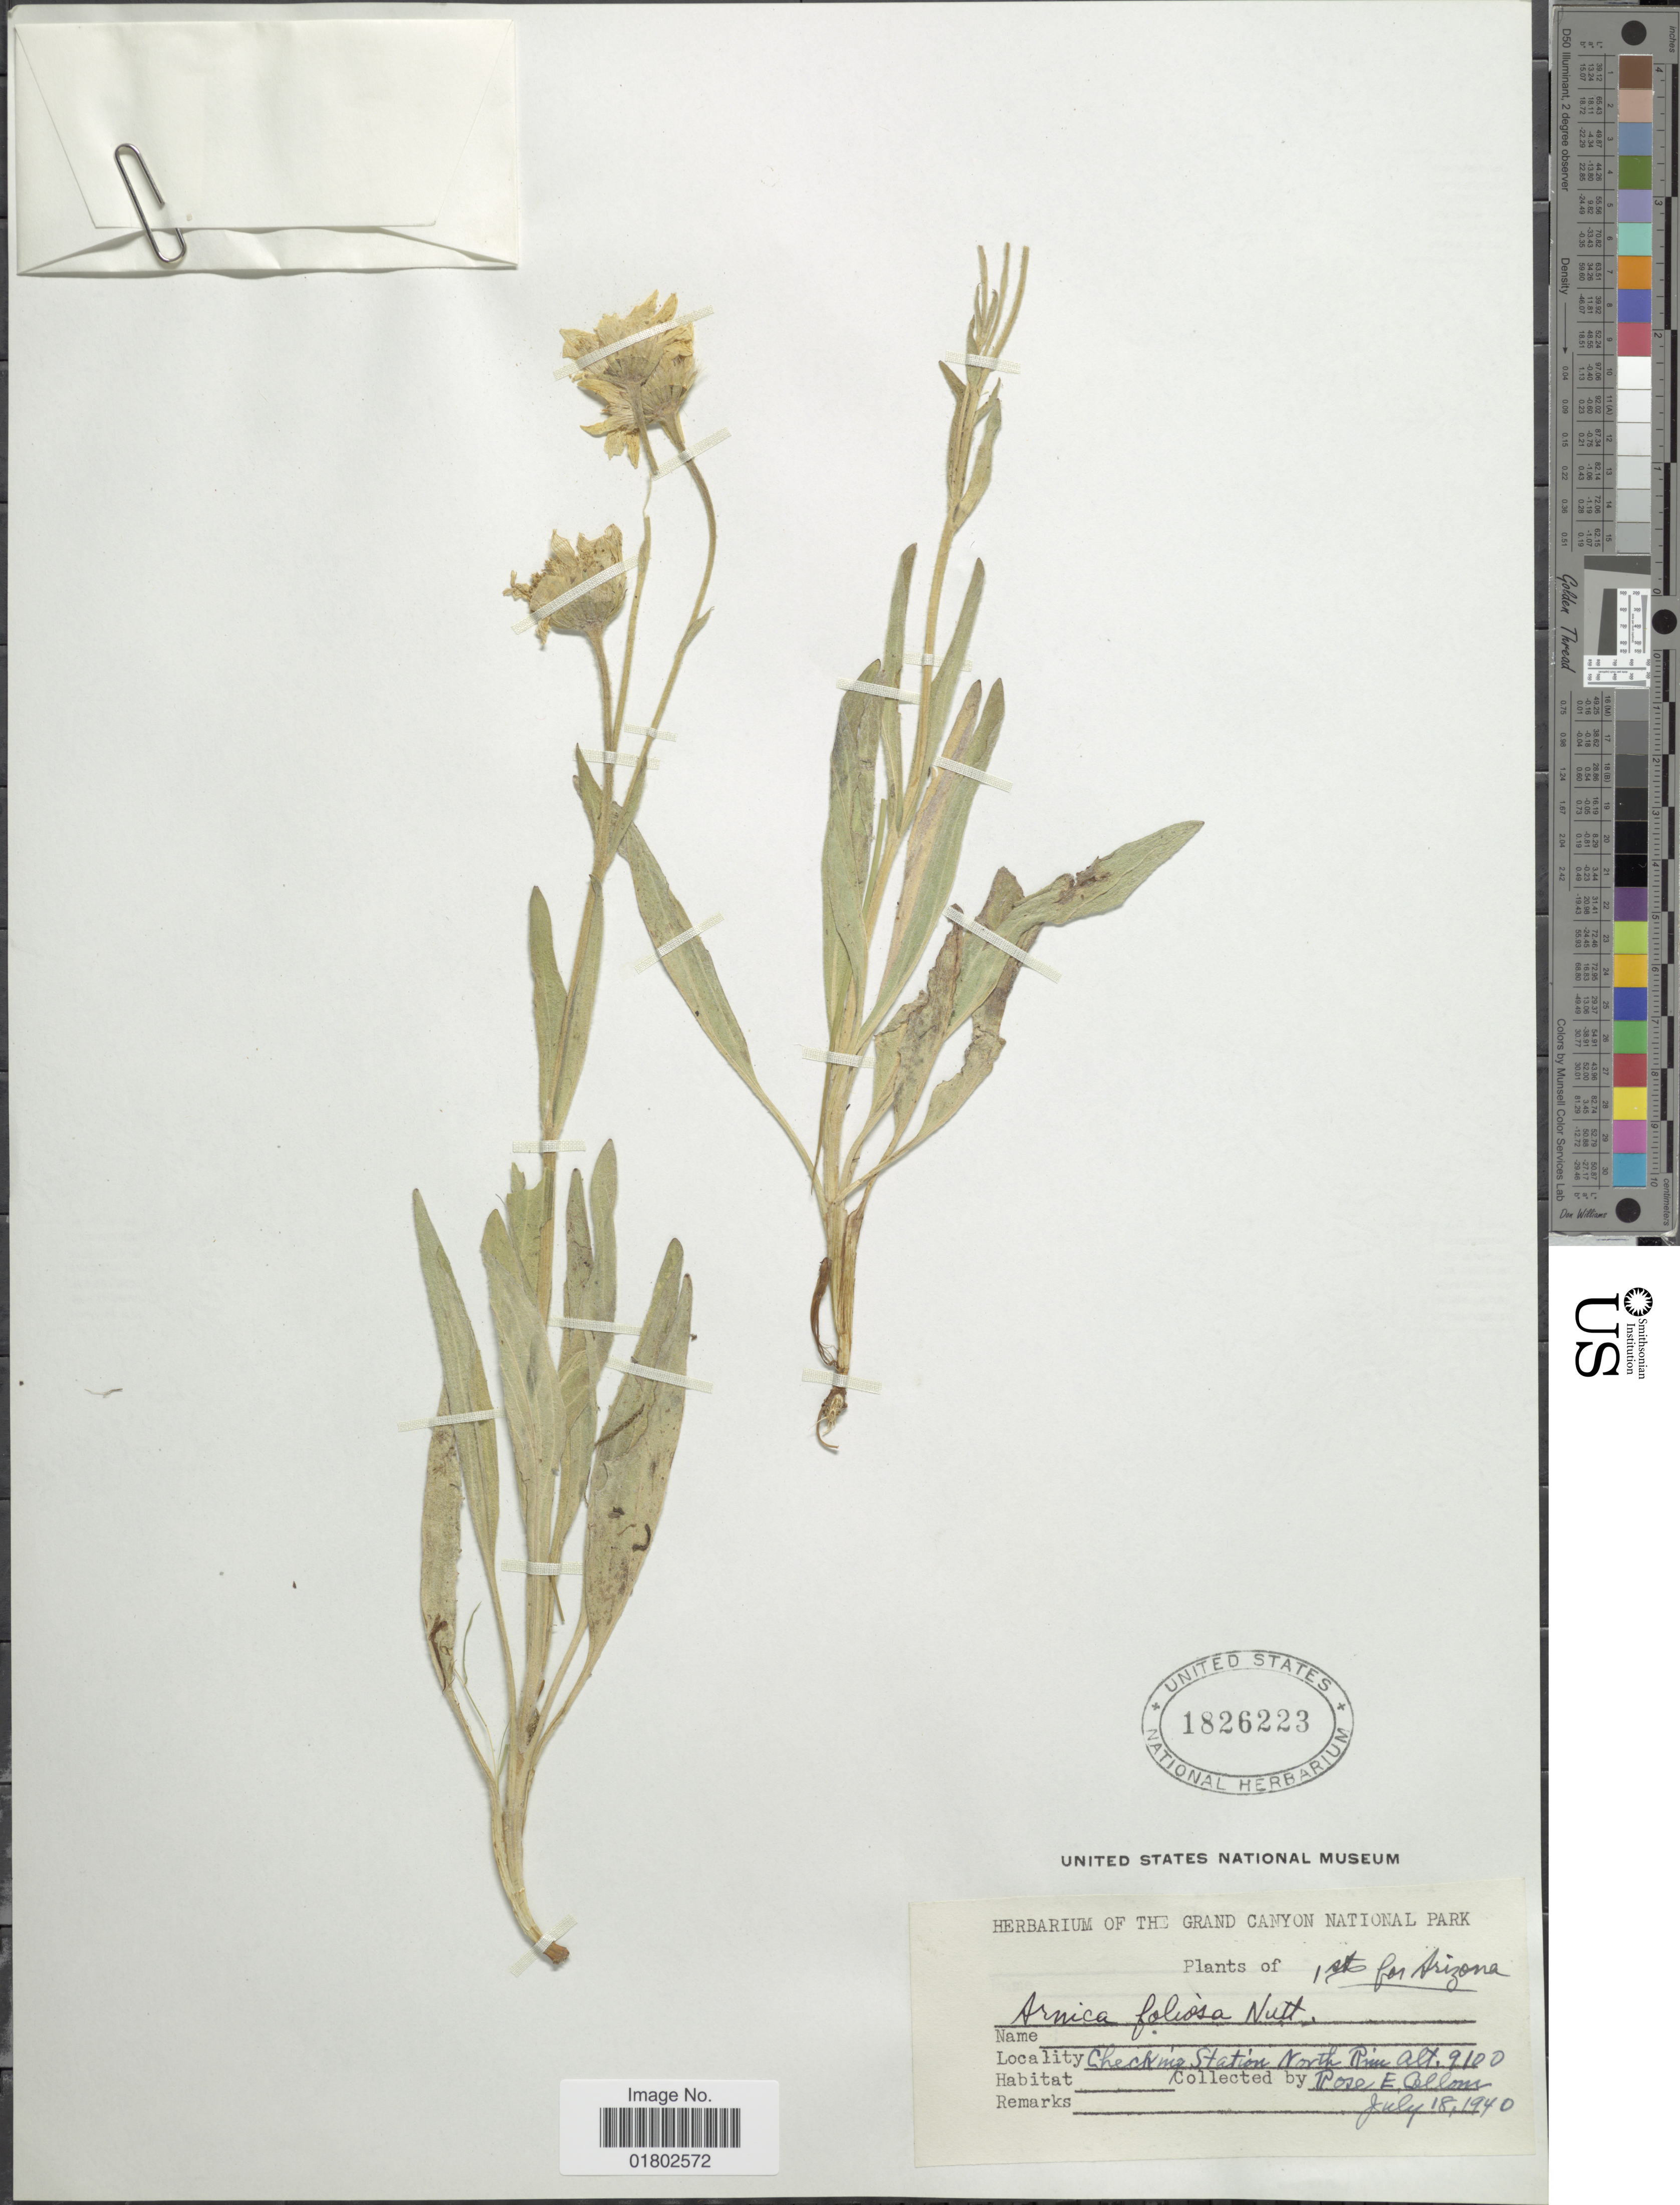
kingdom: Plantae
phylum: Tracheophyta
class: Magnoliopsida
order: Asterales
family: Asteraceae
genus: Arnica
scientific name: Arnica chamissonis subsp. foliosa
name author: (Nutt.) Maguire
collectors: R. E. Collom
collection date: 1940-07-18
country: United States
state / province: Arizona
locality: Checking Station North of Rim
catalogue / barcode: US 1826223